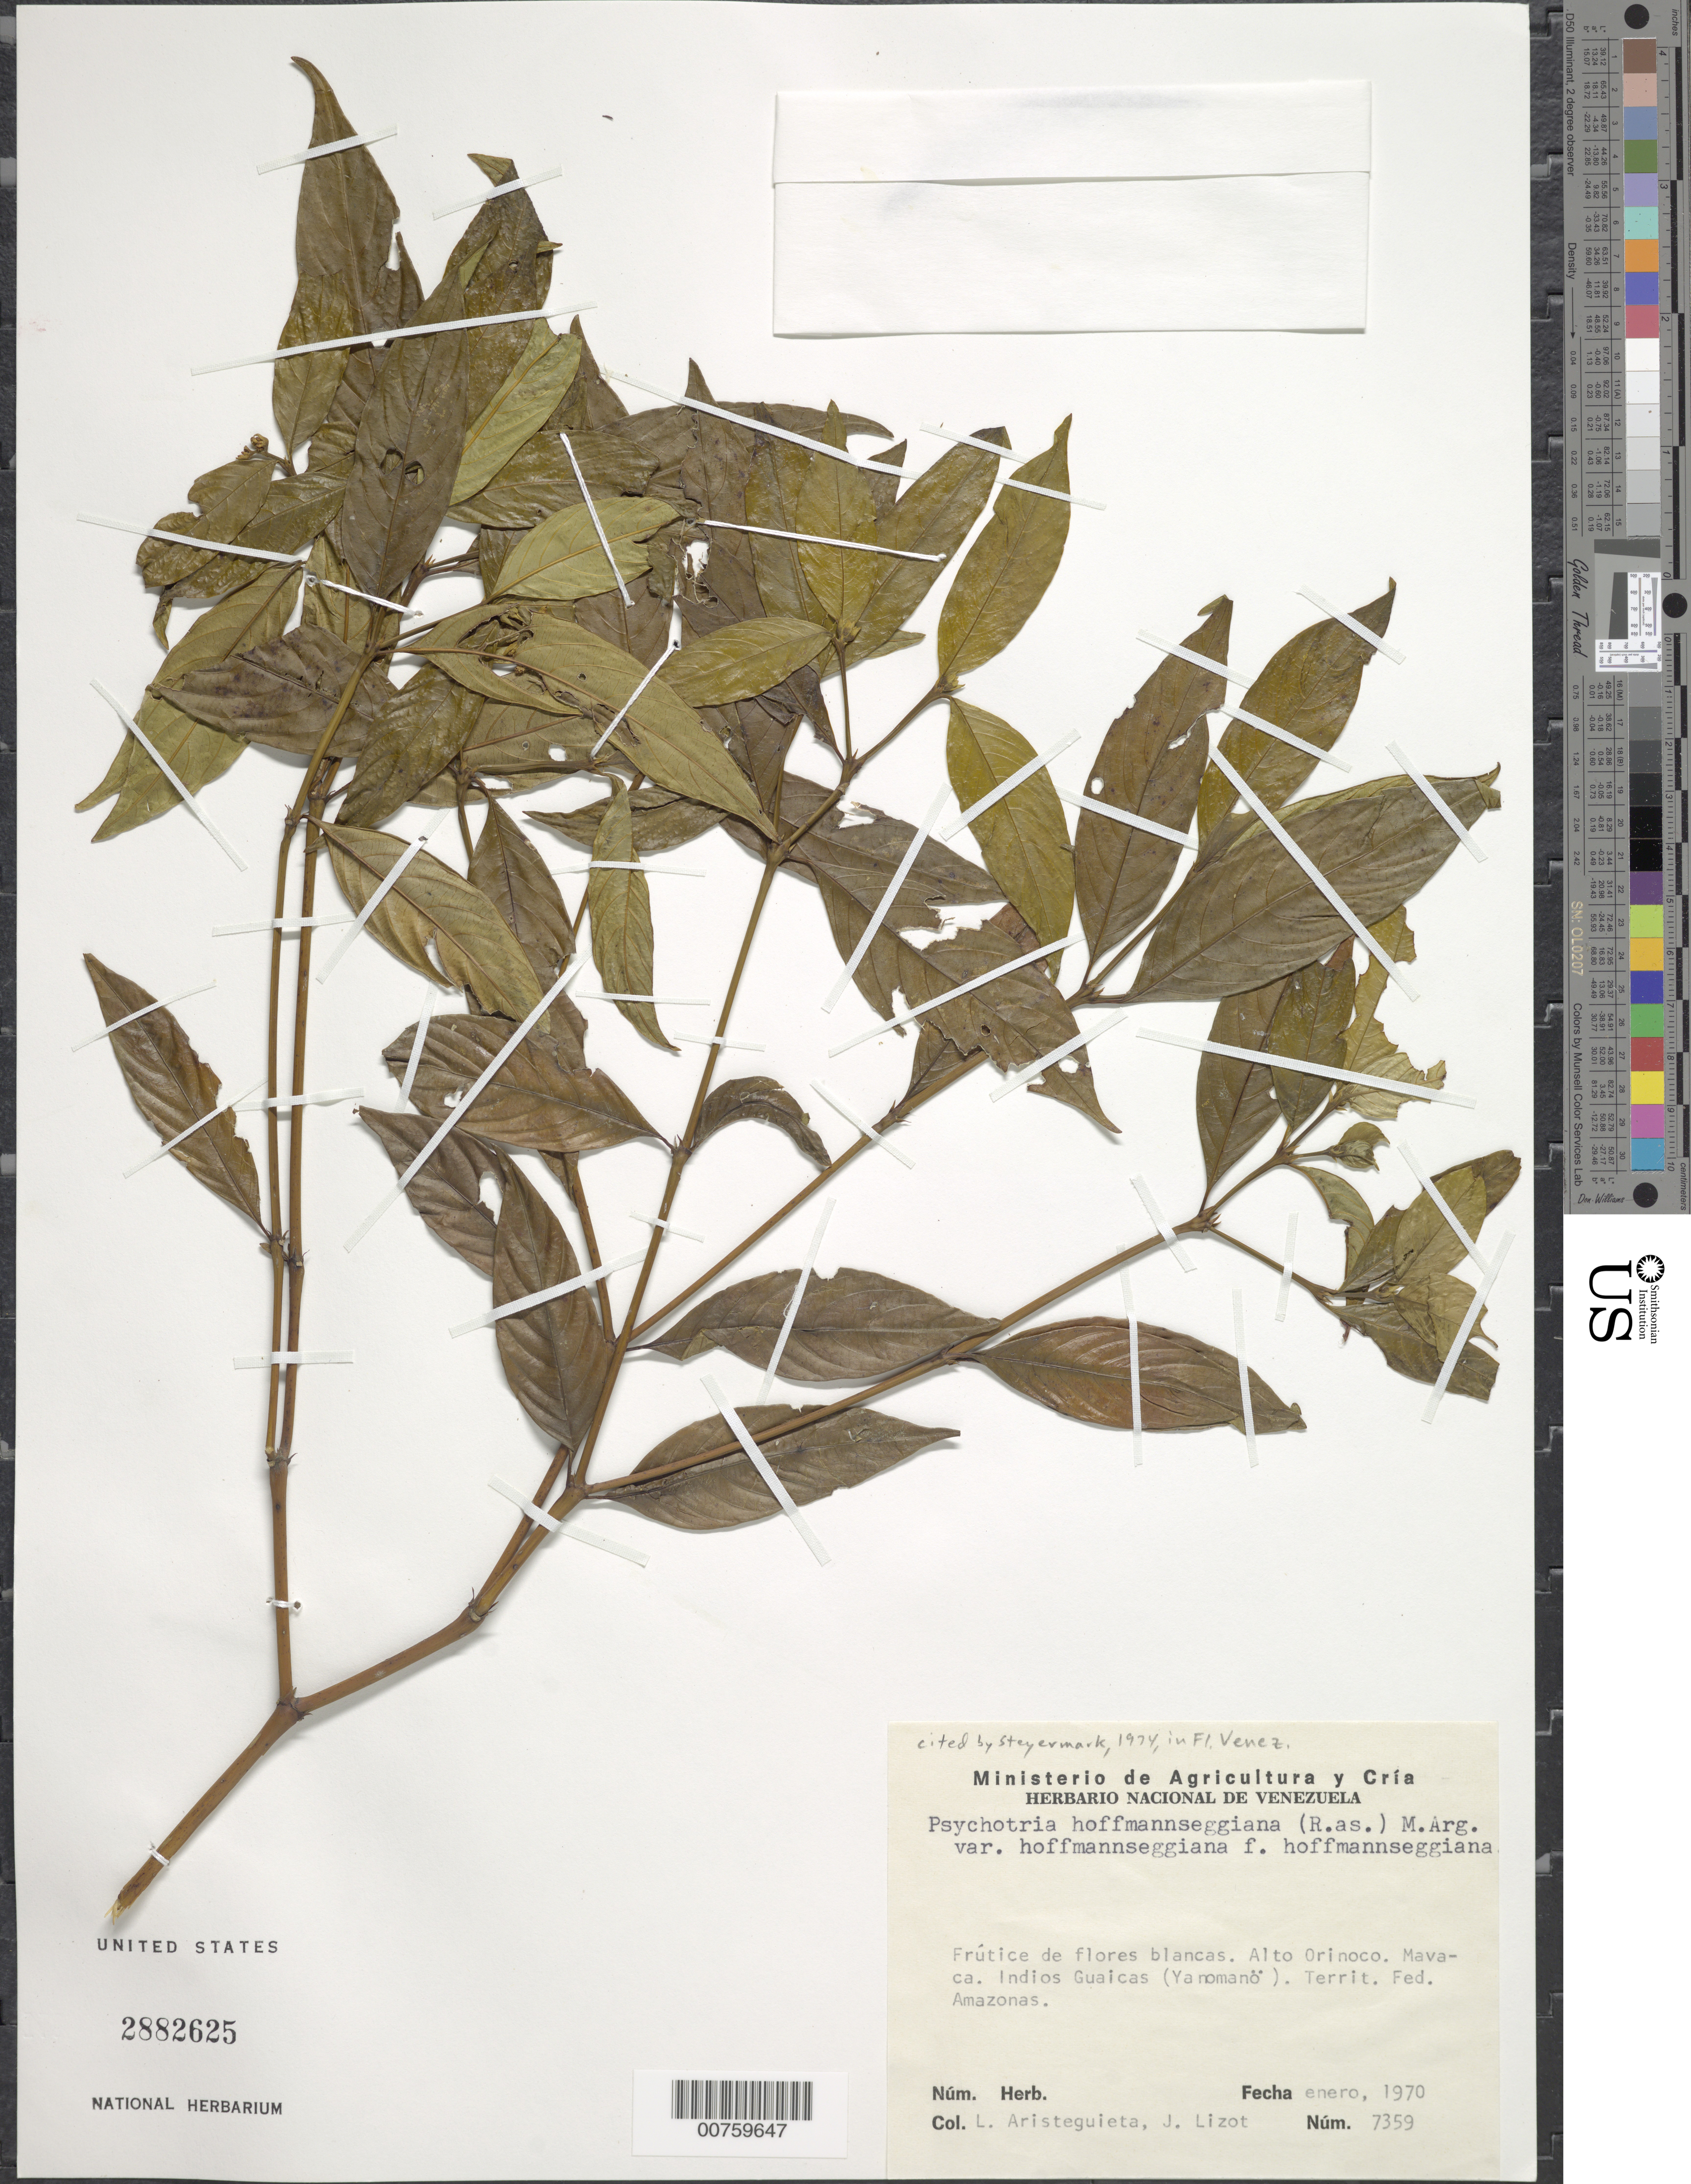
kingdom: Plantae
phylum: Tracheophyta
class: Magnoliopsida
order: Gentianales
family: Rubiaceae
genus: Psychotria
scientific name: Psychotria hoffmannseggiana f. hoffmannseggiana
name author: (Willd. ex Roem. & Schult.) Müll. Arg.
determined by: Steyermark, Julian A., (VEN)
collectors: L. Aristeguieta & J. Lizot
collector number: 7359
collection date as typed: Jan-70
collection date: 1970-01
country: Venezuela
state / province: Amazonas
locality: Mavaca, Alto Orinoco, Indios Guaicas (Yanomanö)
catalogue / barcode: US 2882625